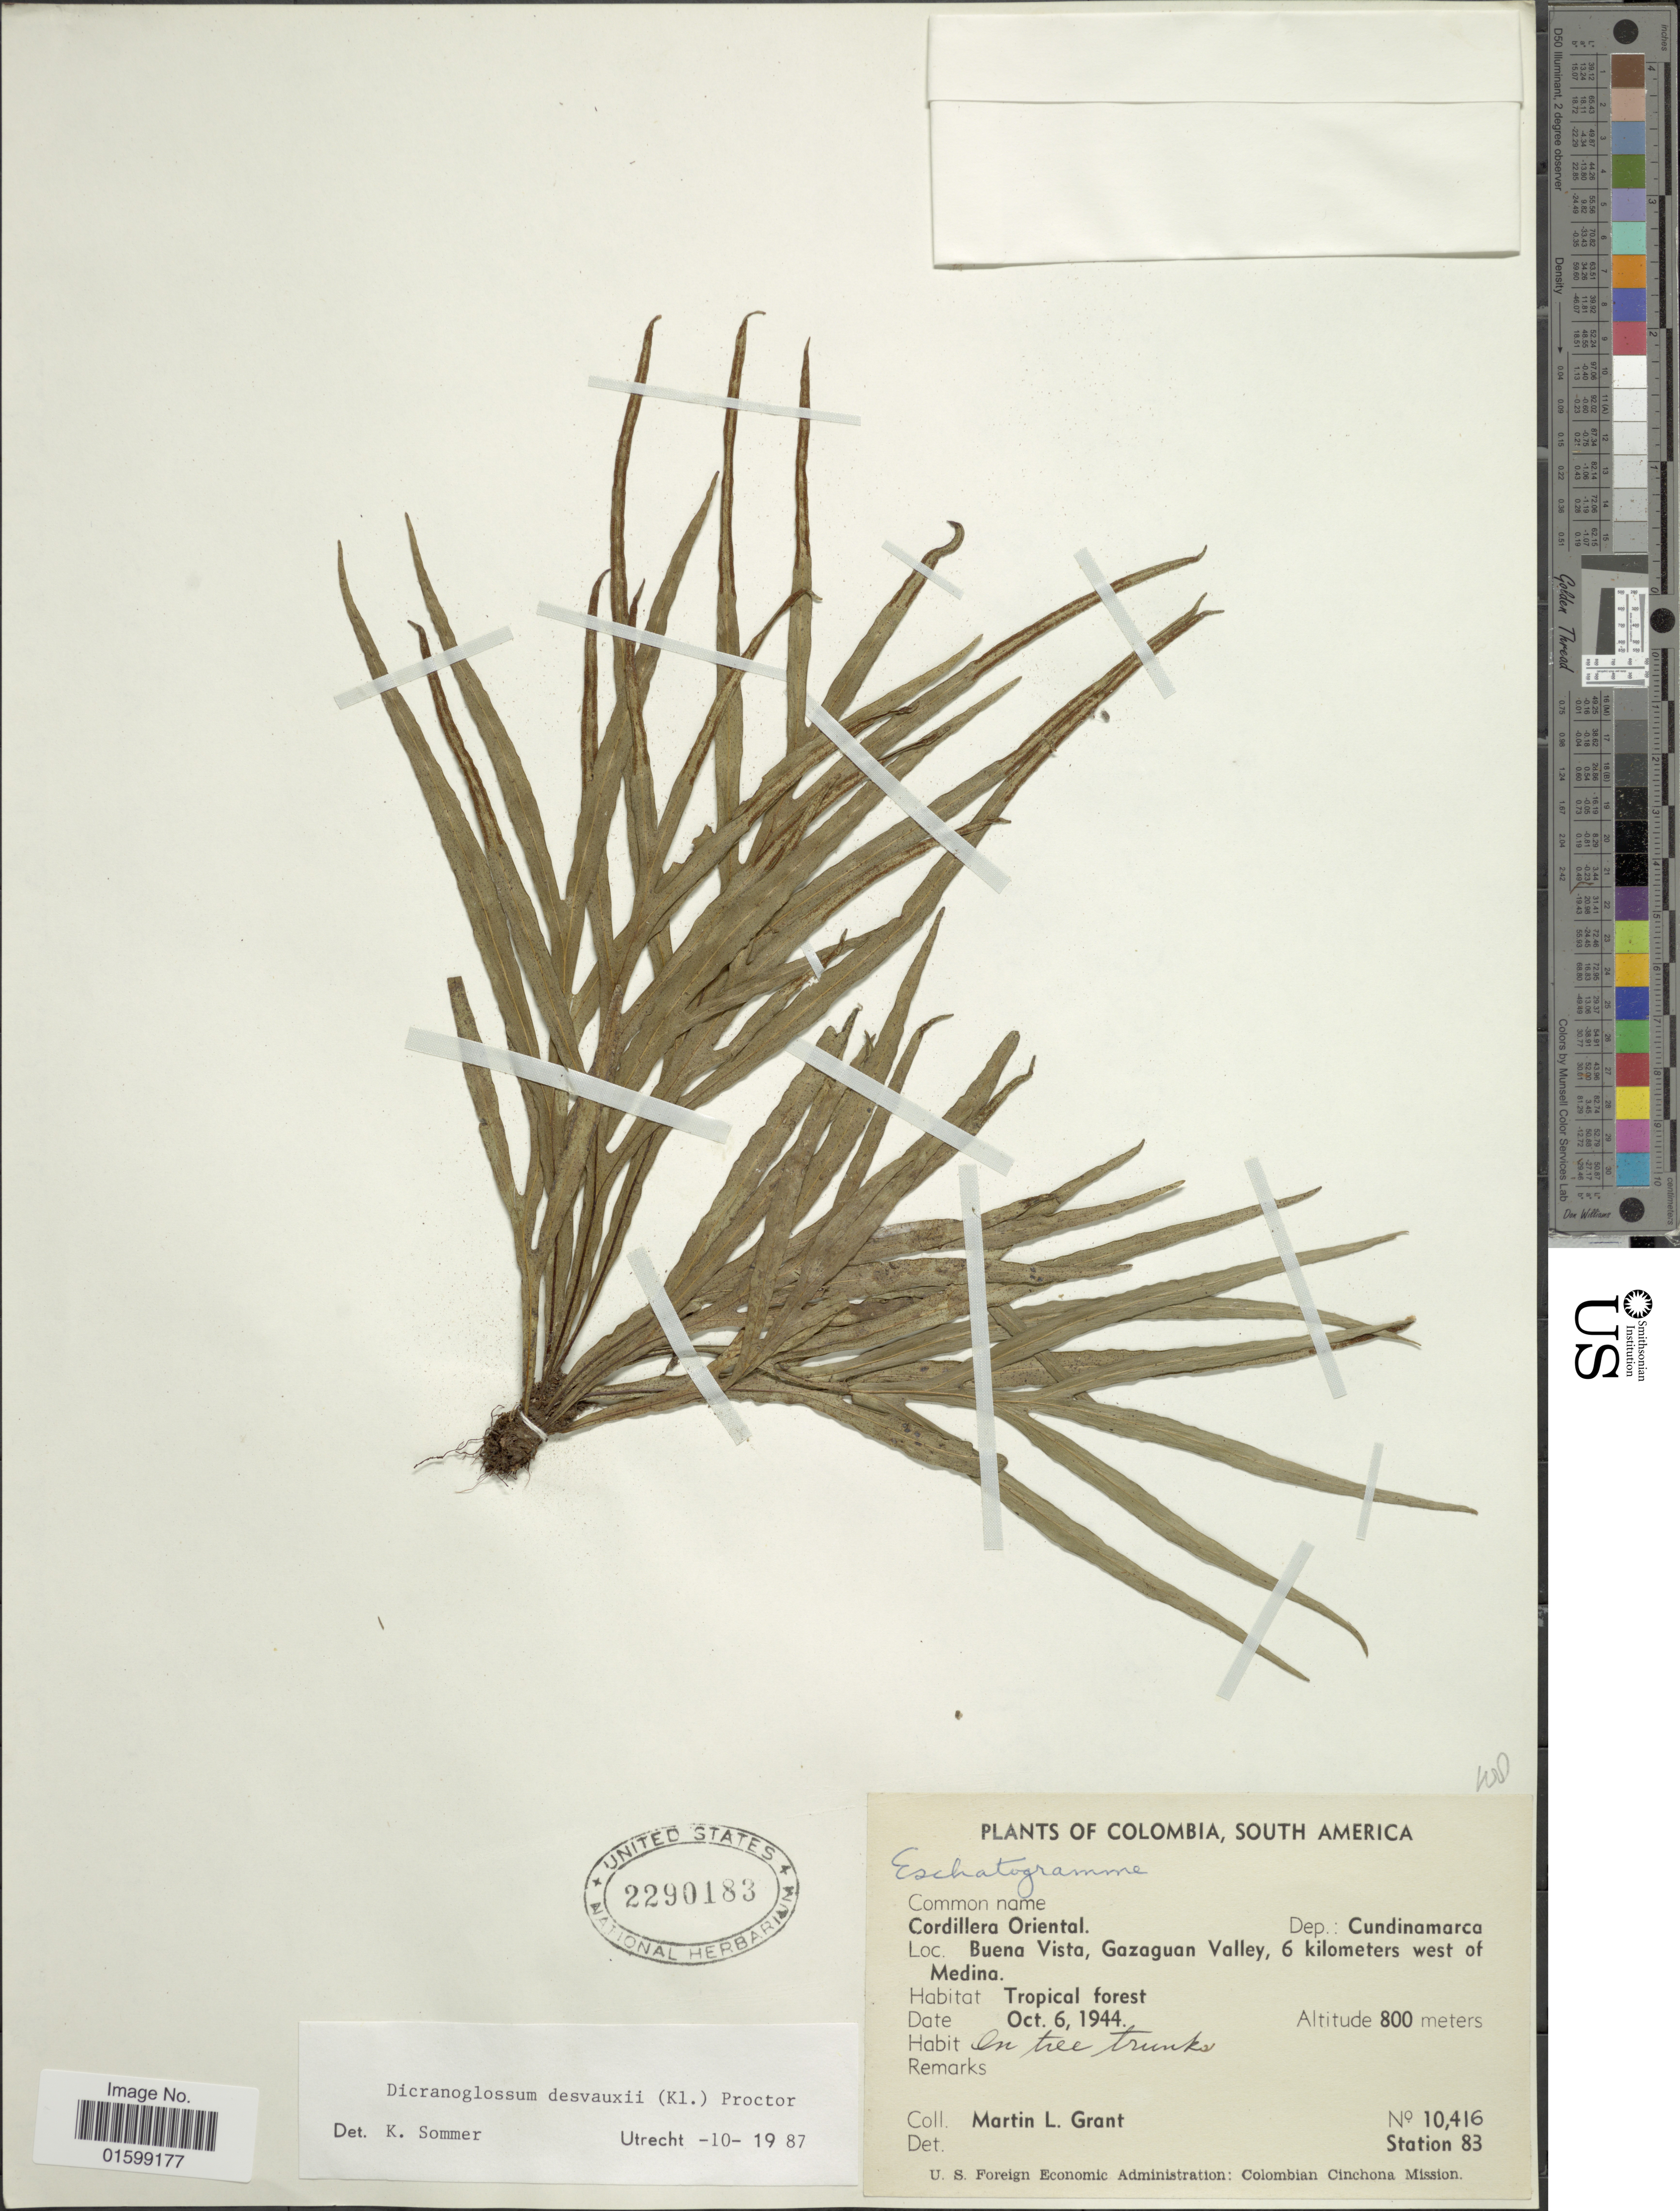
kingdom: Plantae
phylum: Tracheophyta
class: Polypodiopsida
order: Polypodiales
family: Polypodiaceae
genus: Pleopeltis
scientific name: Pleopeltis desvauxii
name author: (Klotzsch) Salino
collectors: M. L. Grant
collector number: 10416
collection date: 1944-10-06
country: Colombia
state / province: Cundinamarca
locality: South America, Cordillera Oriental, Buena Vista, Gazaguan Valley, 6 kilometers west of Medina, Tropical forest, Station 83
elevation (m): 800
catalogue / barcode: US 2290183